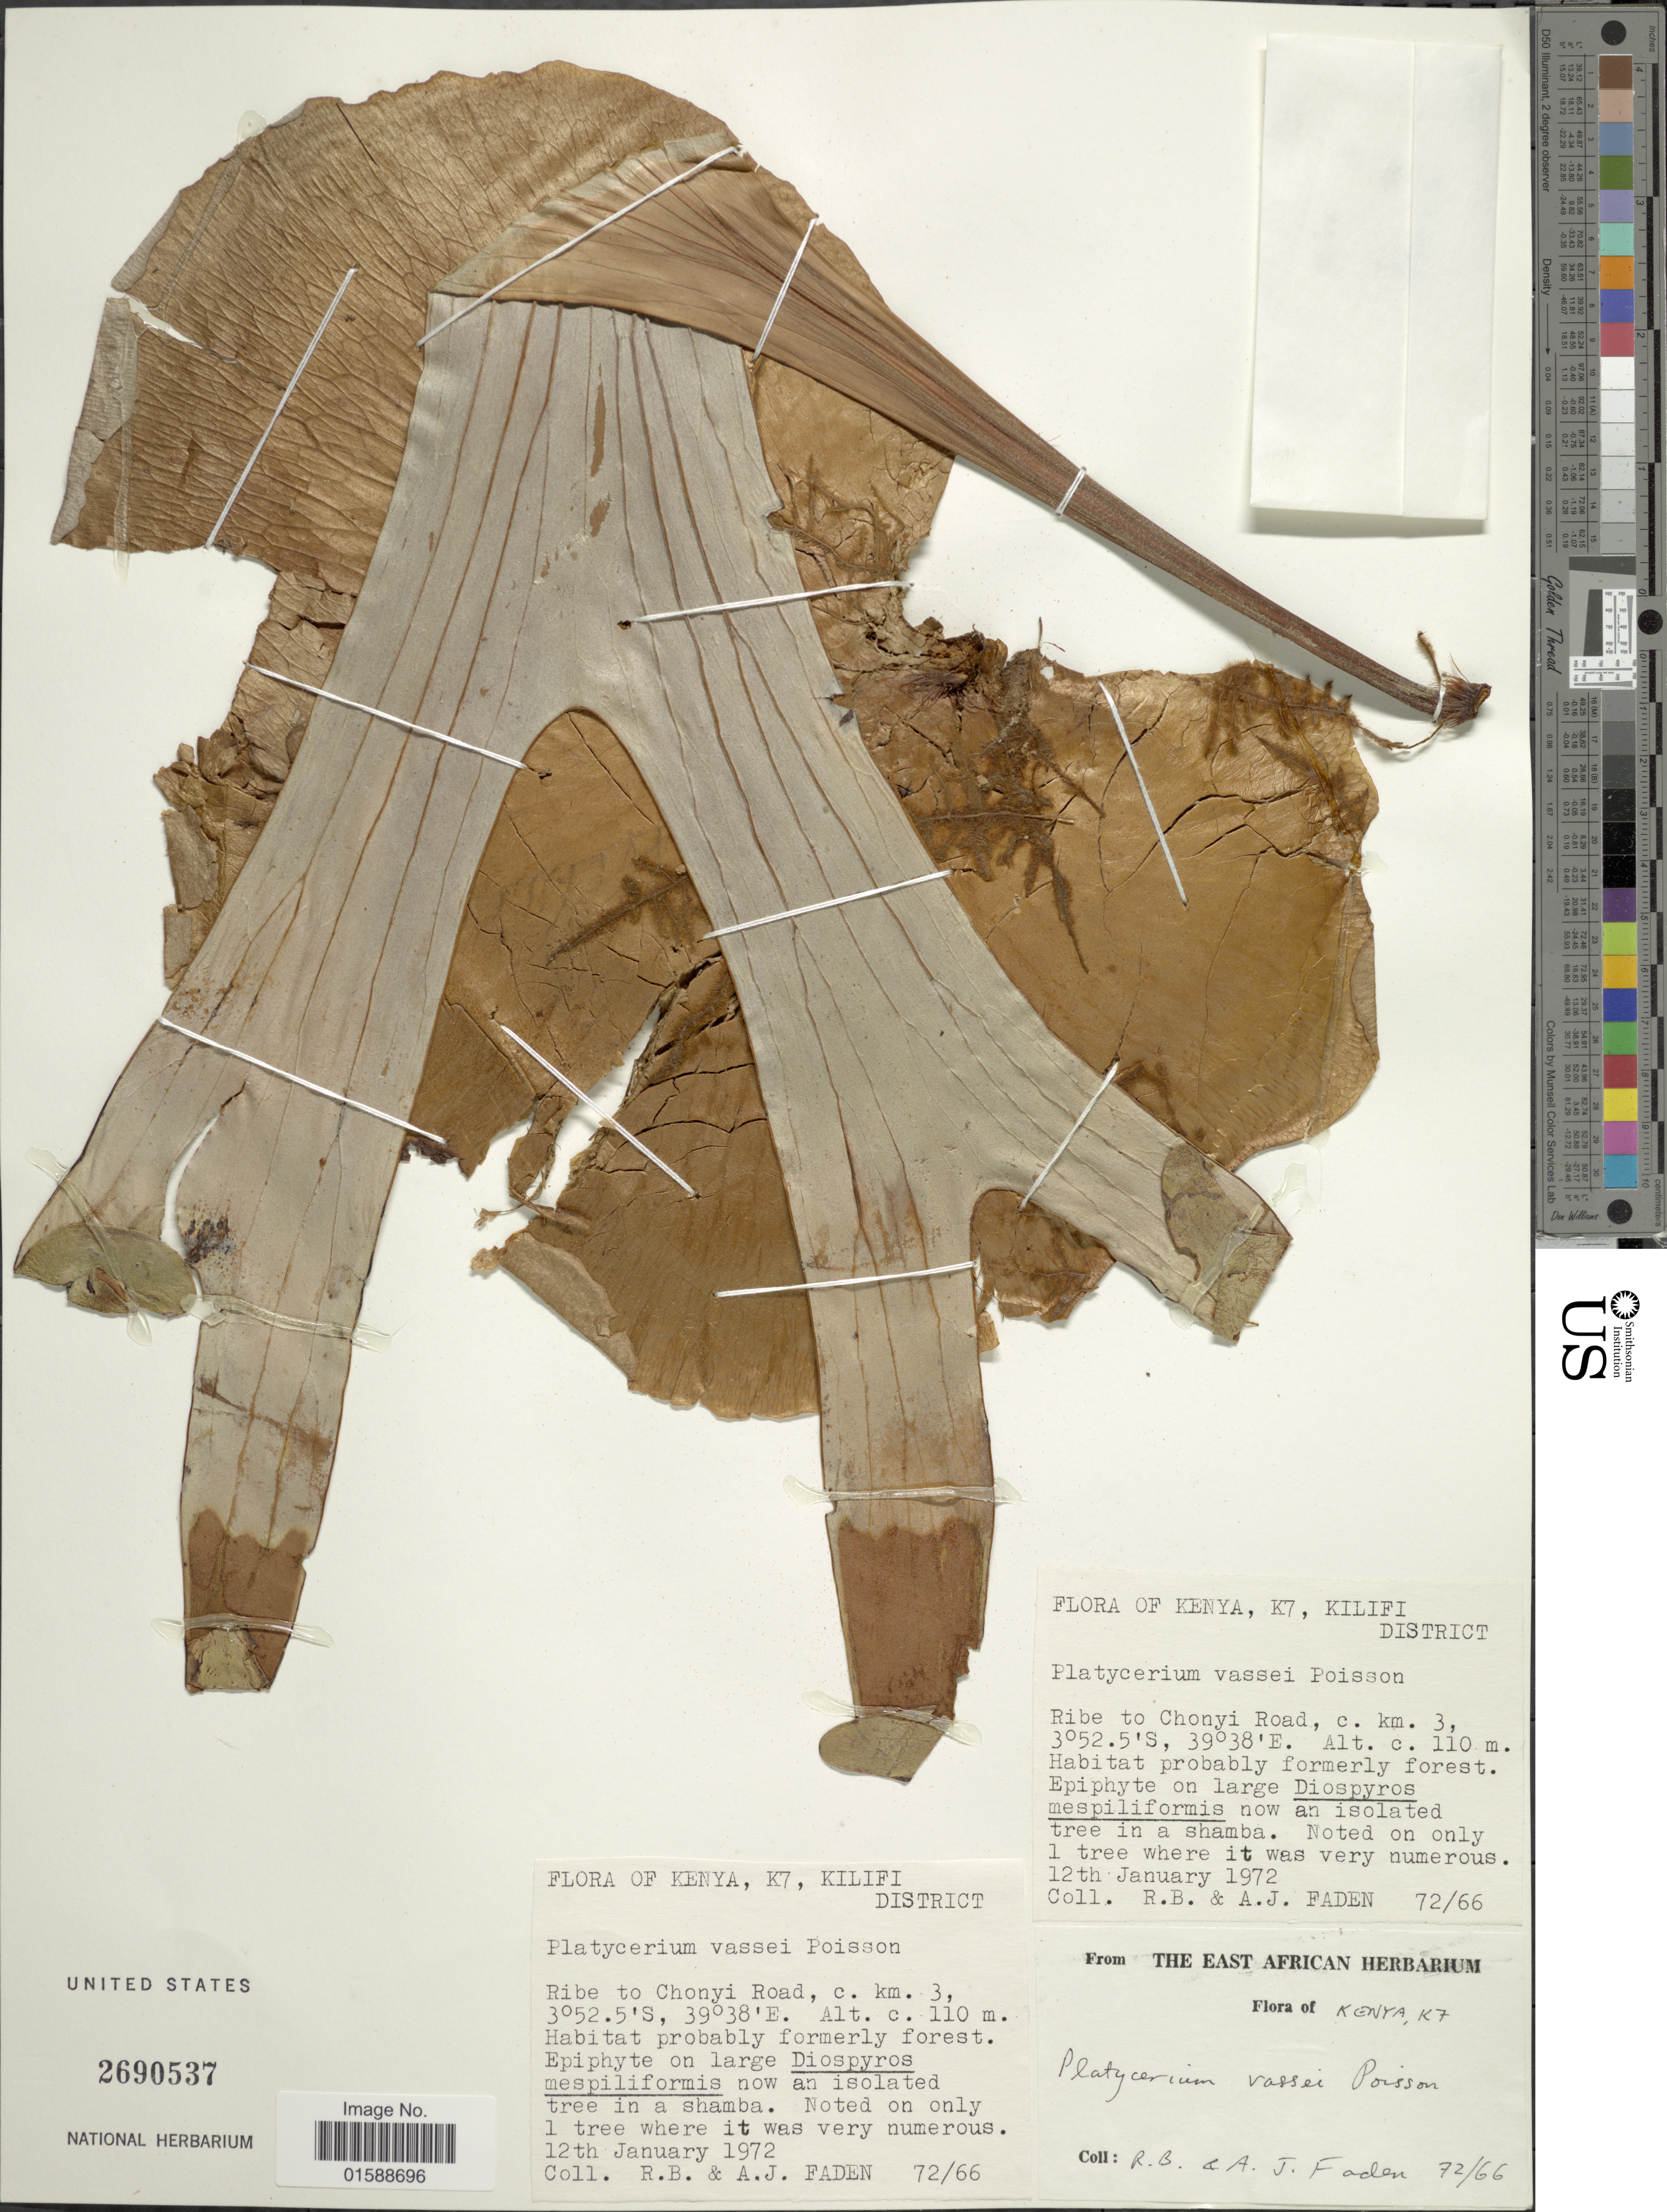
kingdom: Plantae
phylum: Tracheophyta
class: Polypodiopsida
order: Polypodiales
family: Polypodiaceae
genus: Platycerium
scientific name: Platycerium stemaria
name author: (P. Beauv.) Desv.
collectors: R. B. Faden & A. J. Faden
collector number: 72/66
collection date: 1972-01-12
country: Kenya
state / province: Kilifi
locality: K7. Ribe to Chonyi Road, c. km. 3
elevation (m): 110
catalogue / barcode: US 2690537